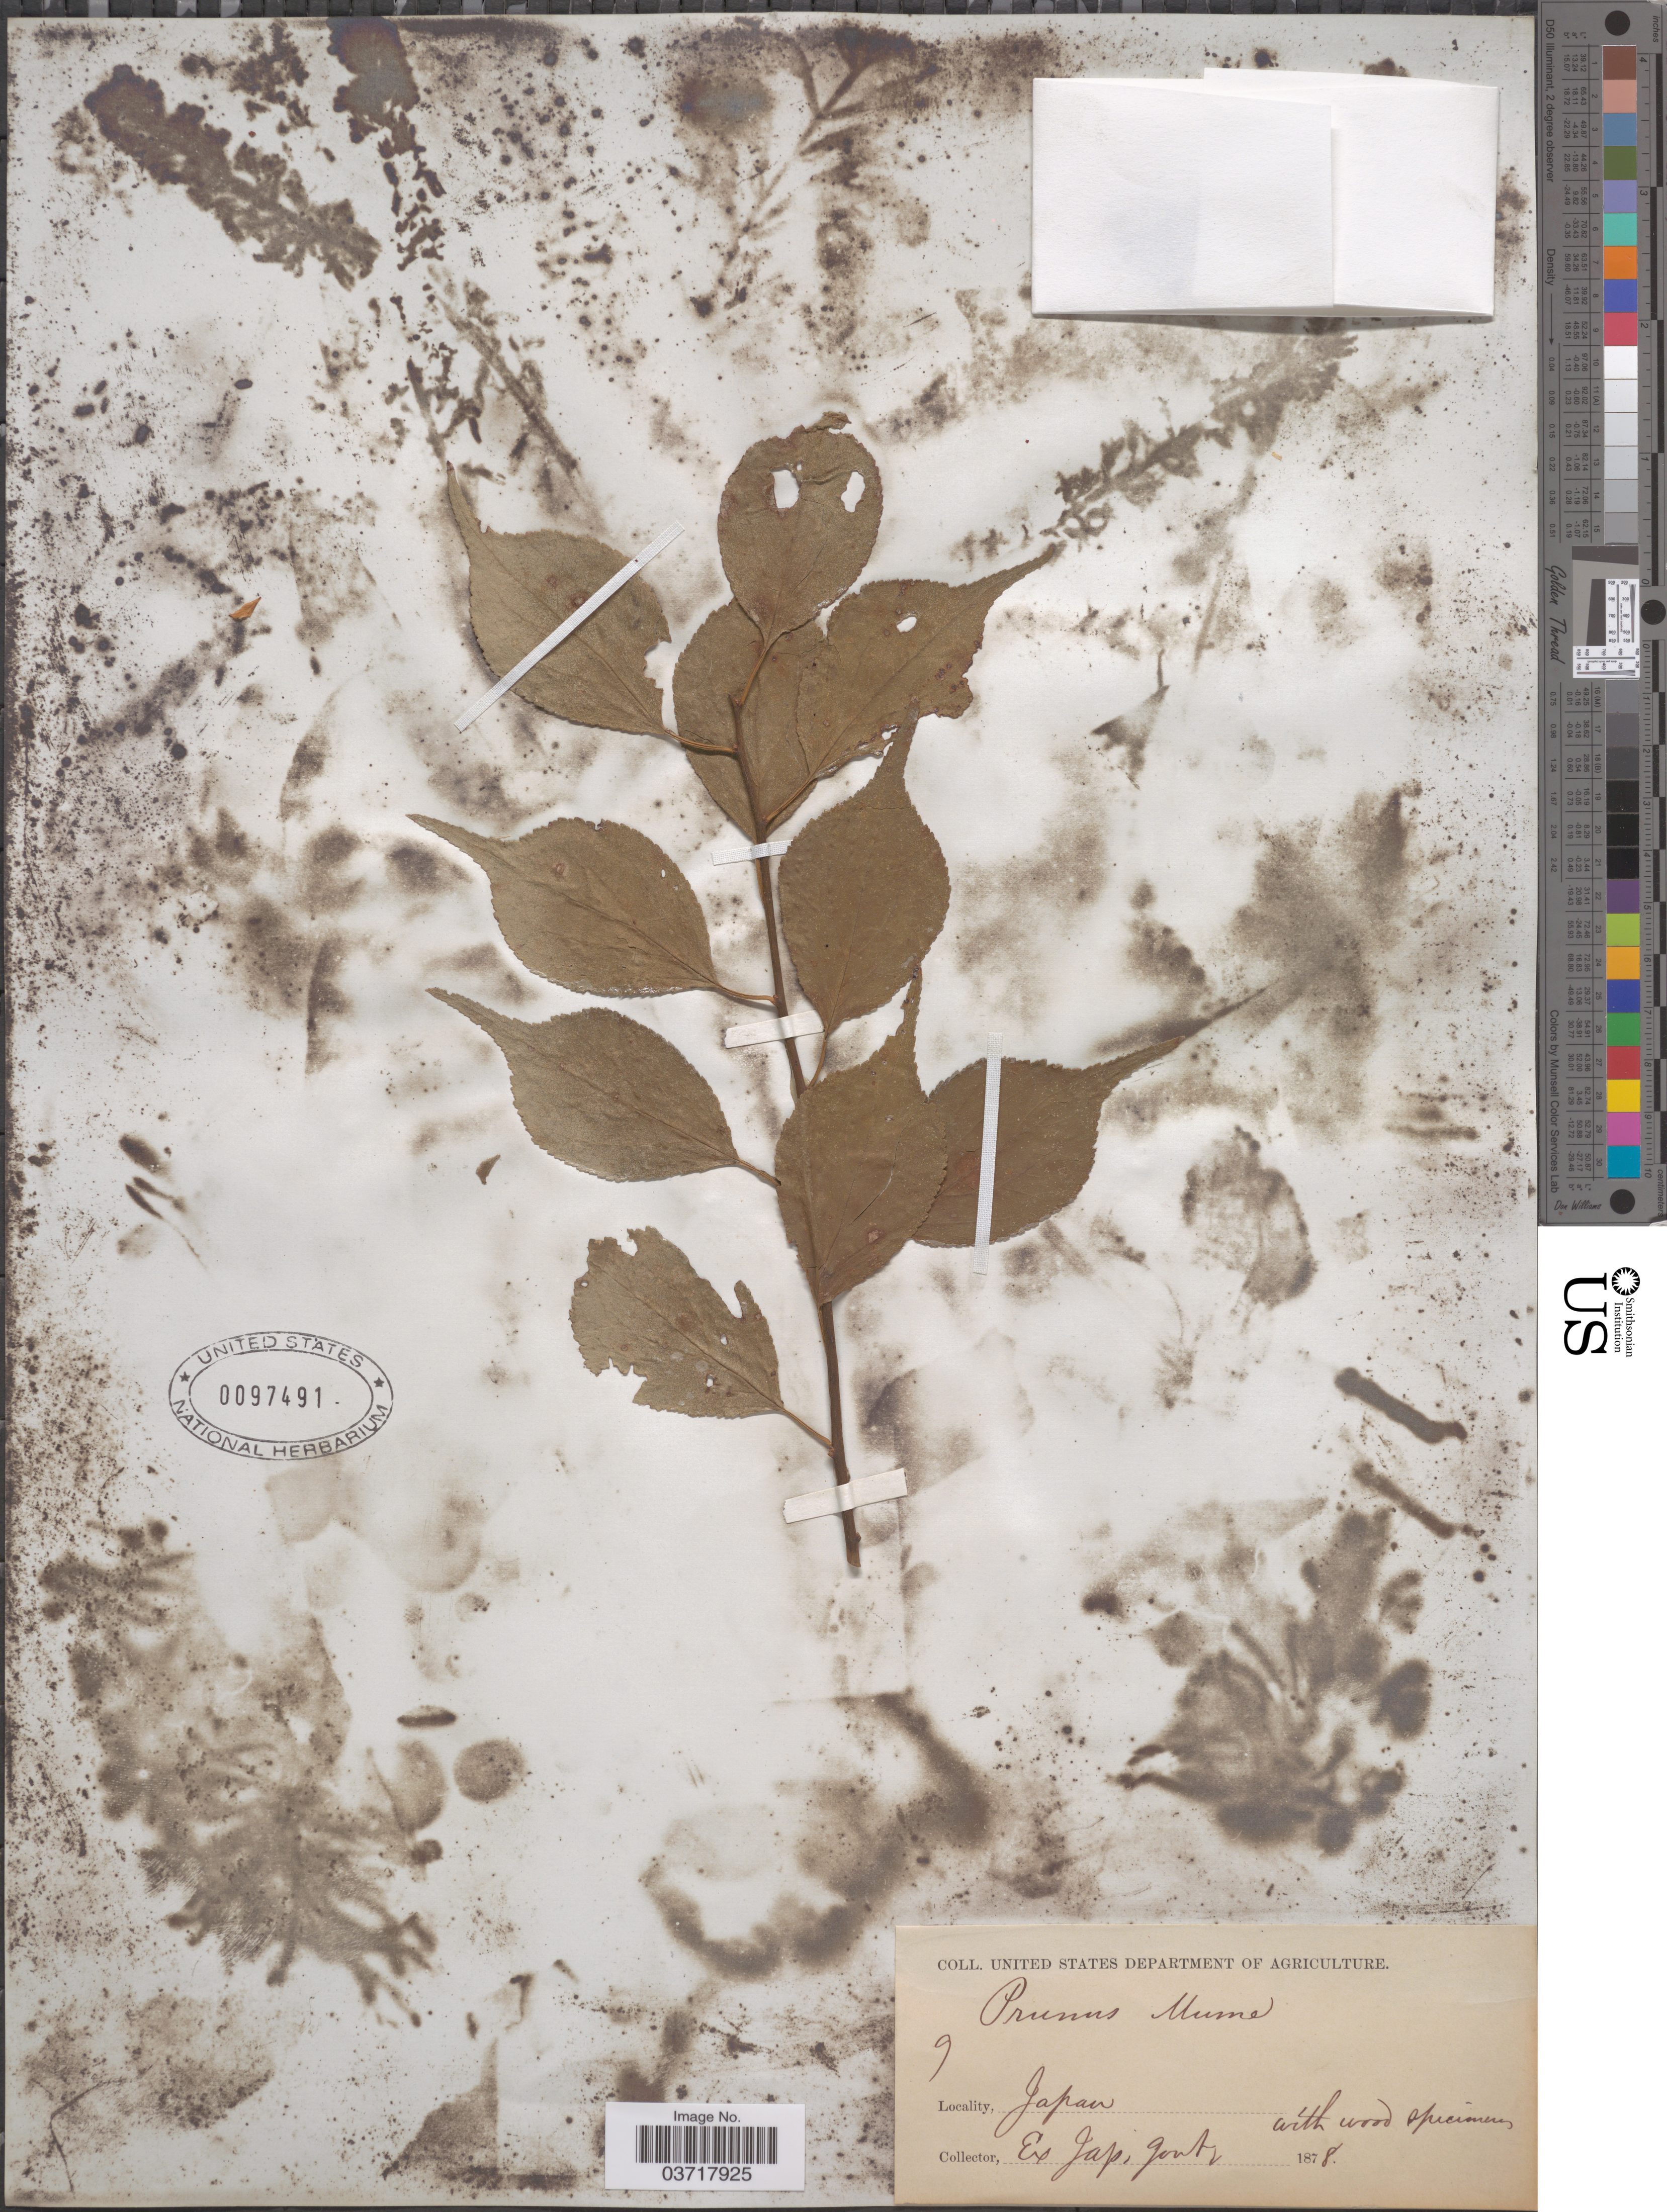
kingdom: Plantae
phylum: Tracheophyta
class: Magnoliopsida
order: Rosales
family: Rosaceae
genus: Prunus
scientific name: Prunus mume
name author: (Siebold) Siebold & Zucc.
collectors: ex. Jap. Govt.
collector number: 9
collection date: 1878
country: Japan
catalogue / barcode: US 97491